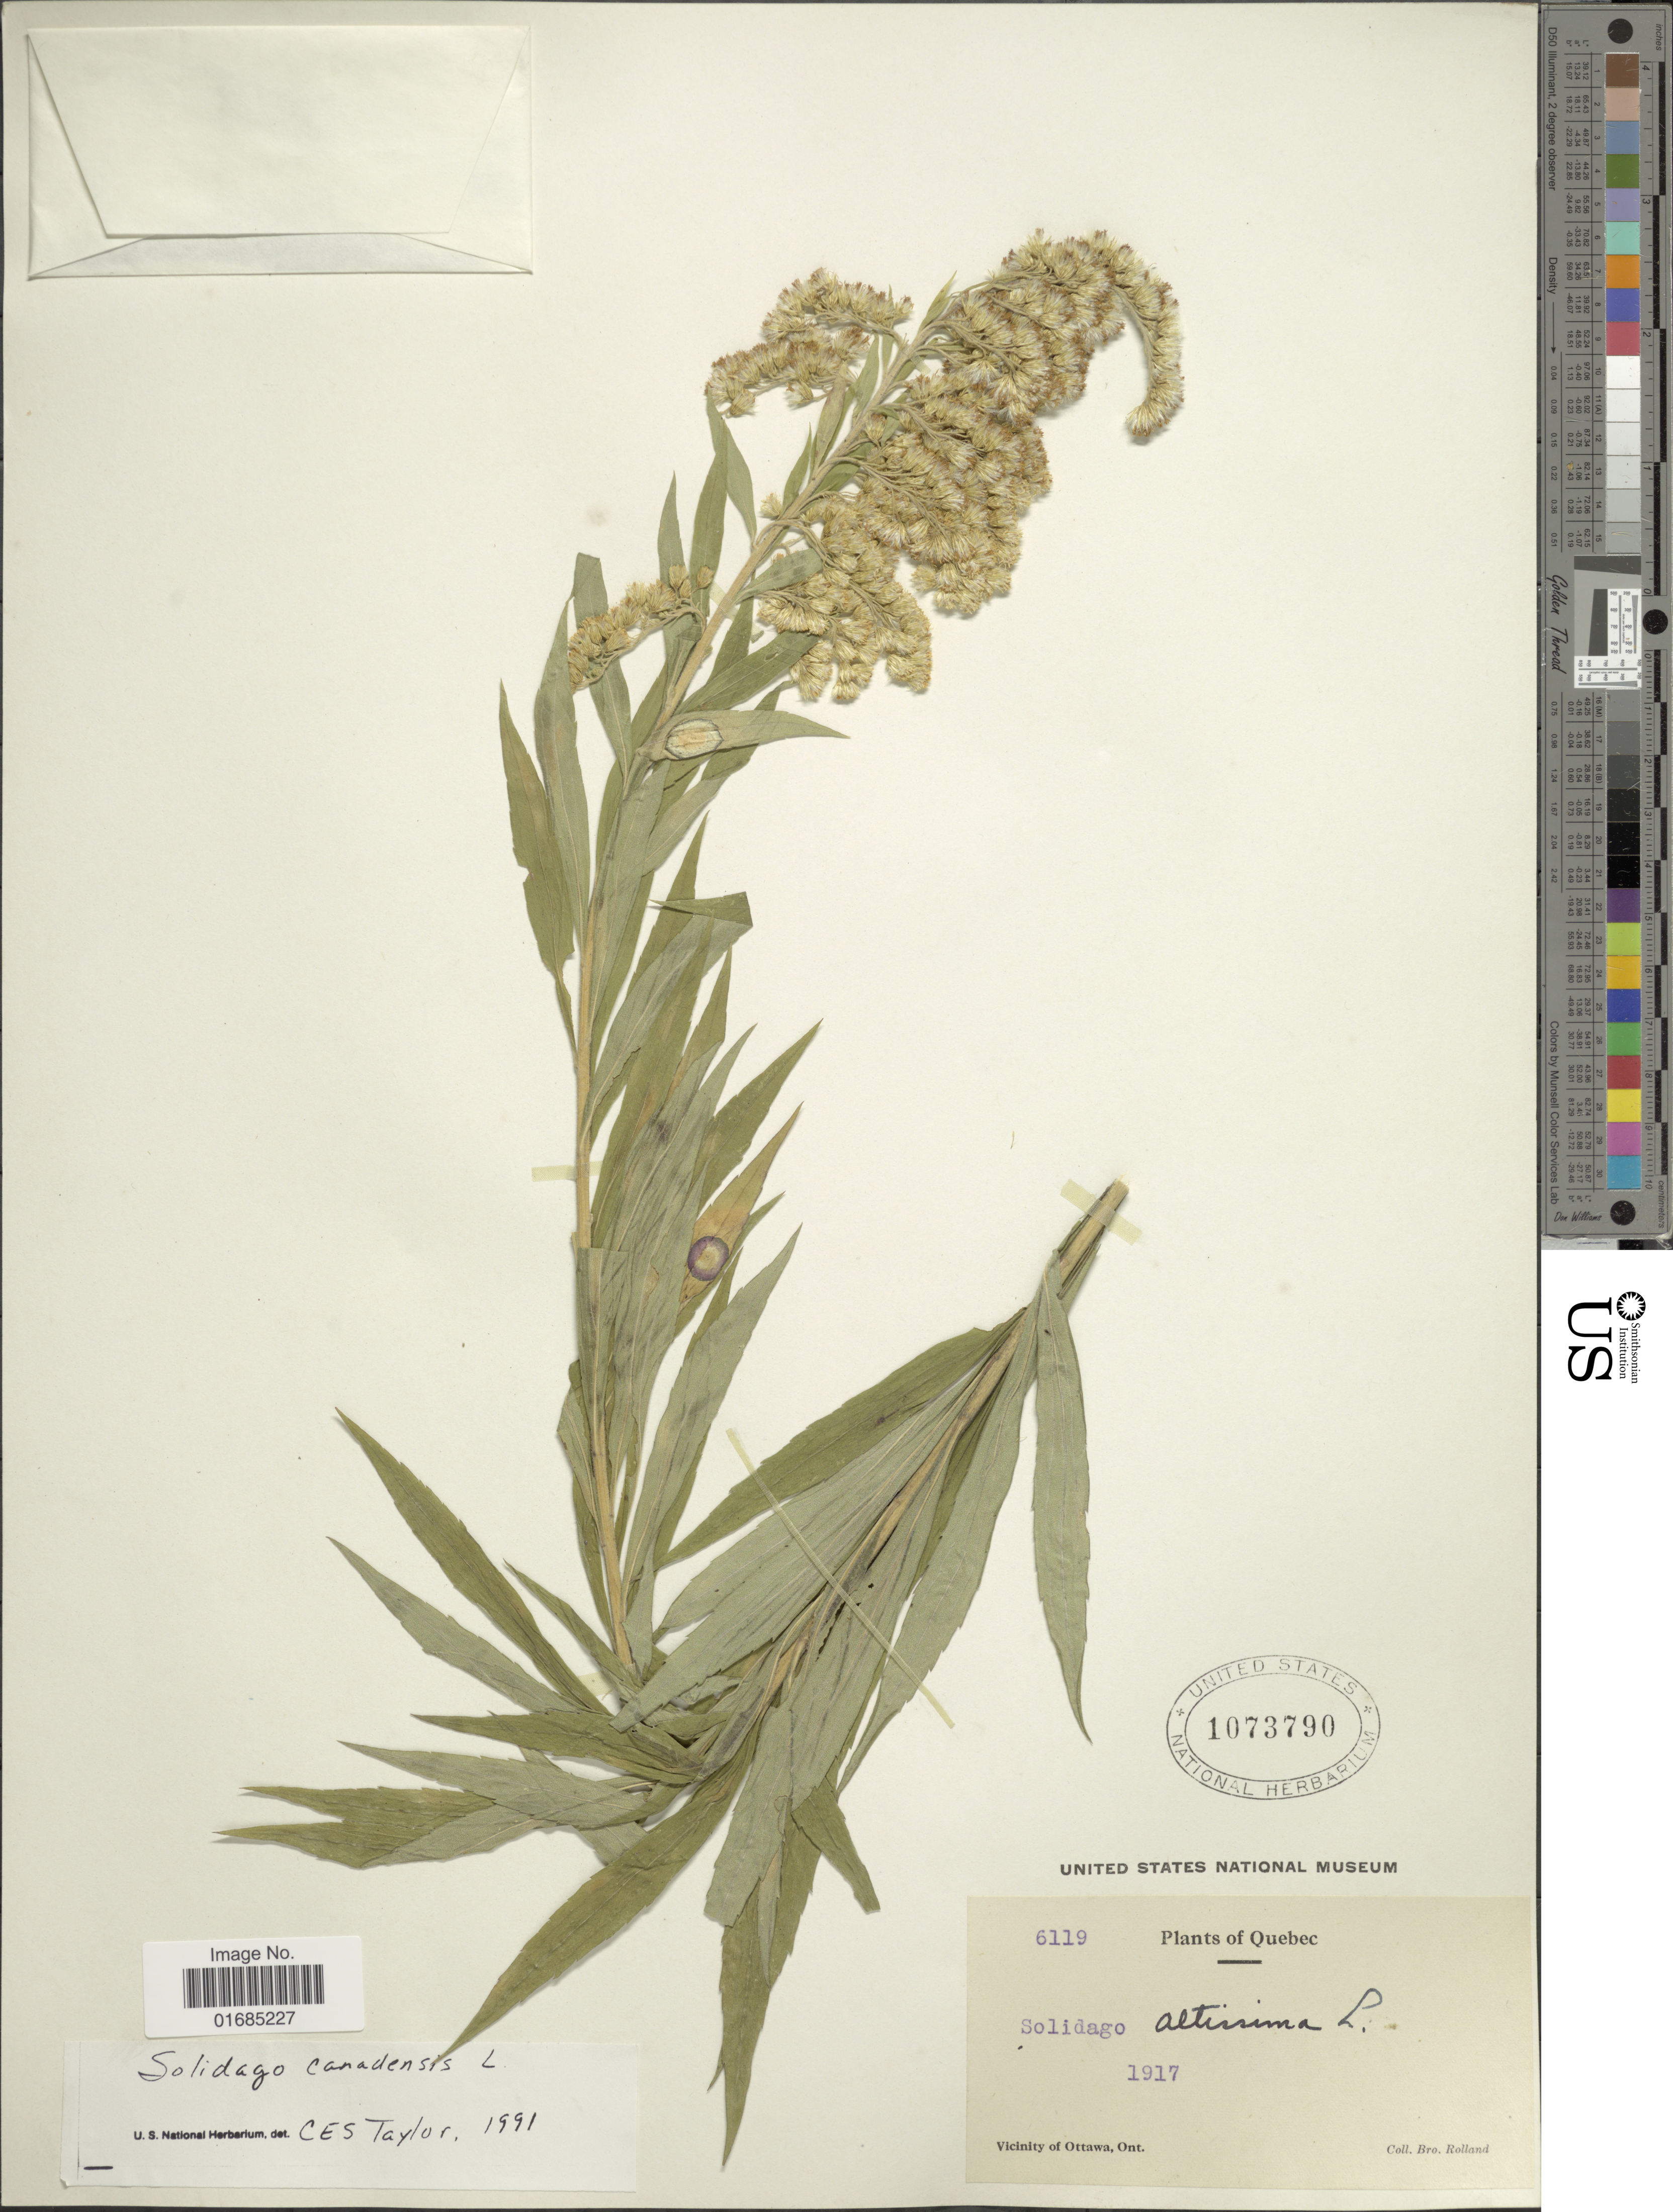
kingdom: Plantae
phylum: Tracheophyta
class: Magnoliopsida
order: Asterales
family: Asteraceae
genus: Solidago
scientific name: Solidago canadensis var. canadensis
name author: L.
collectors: B. Rolland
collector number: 6119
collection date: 1917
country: Canada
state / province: Ontario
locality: Vicinity of Ottawa, Ont.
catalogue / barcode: US 1073790